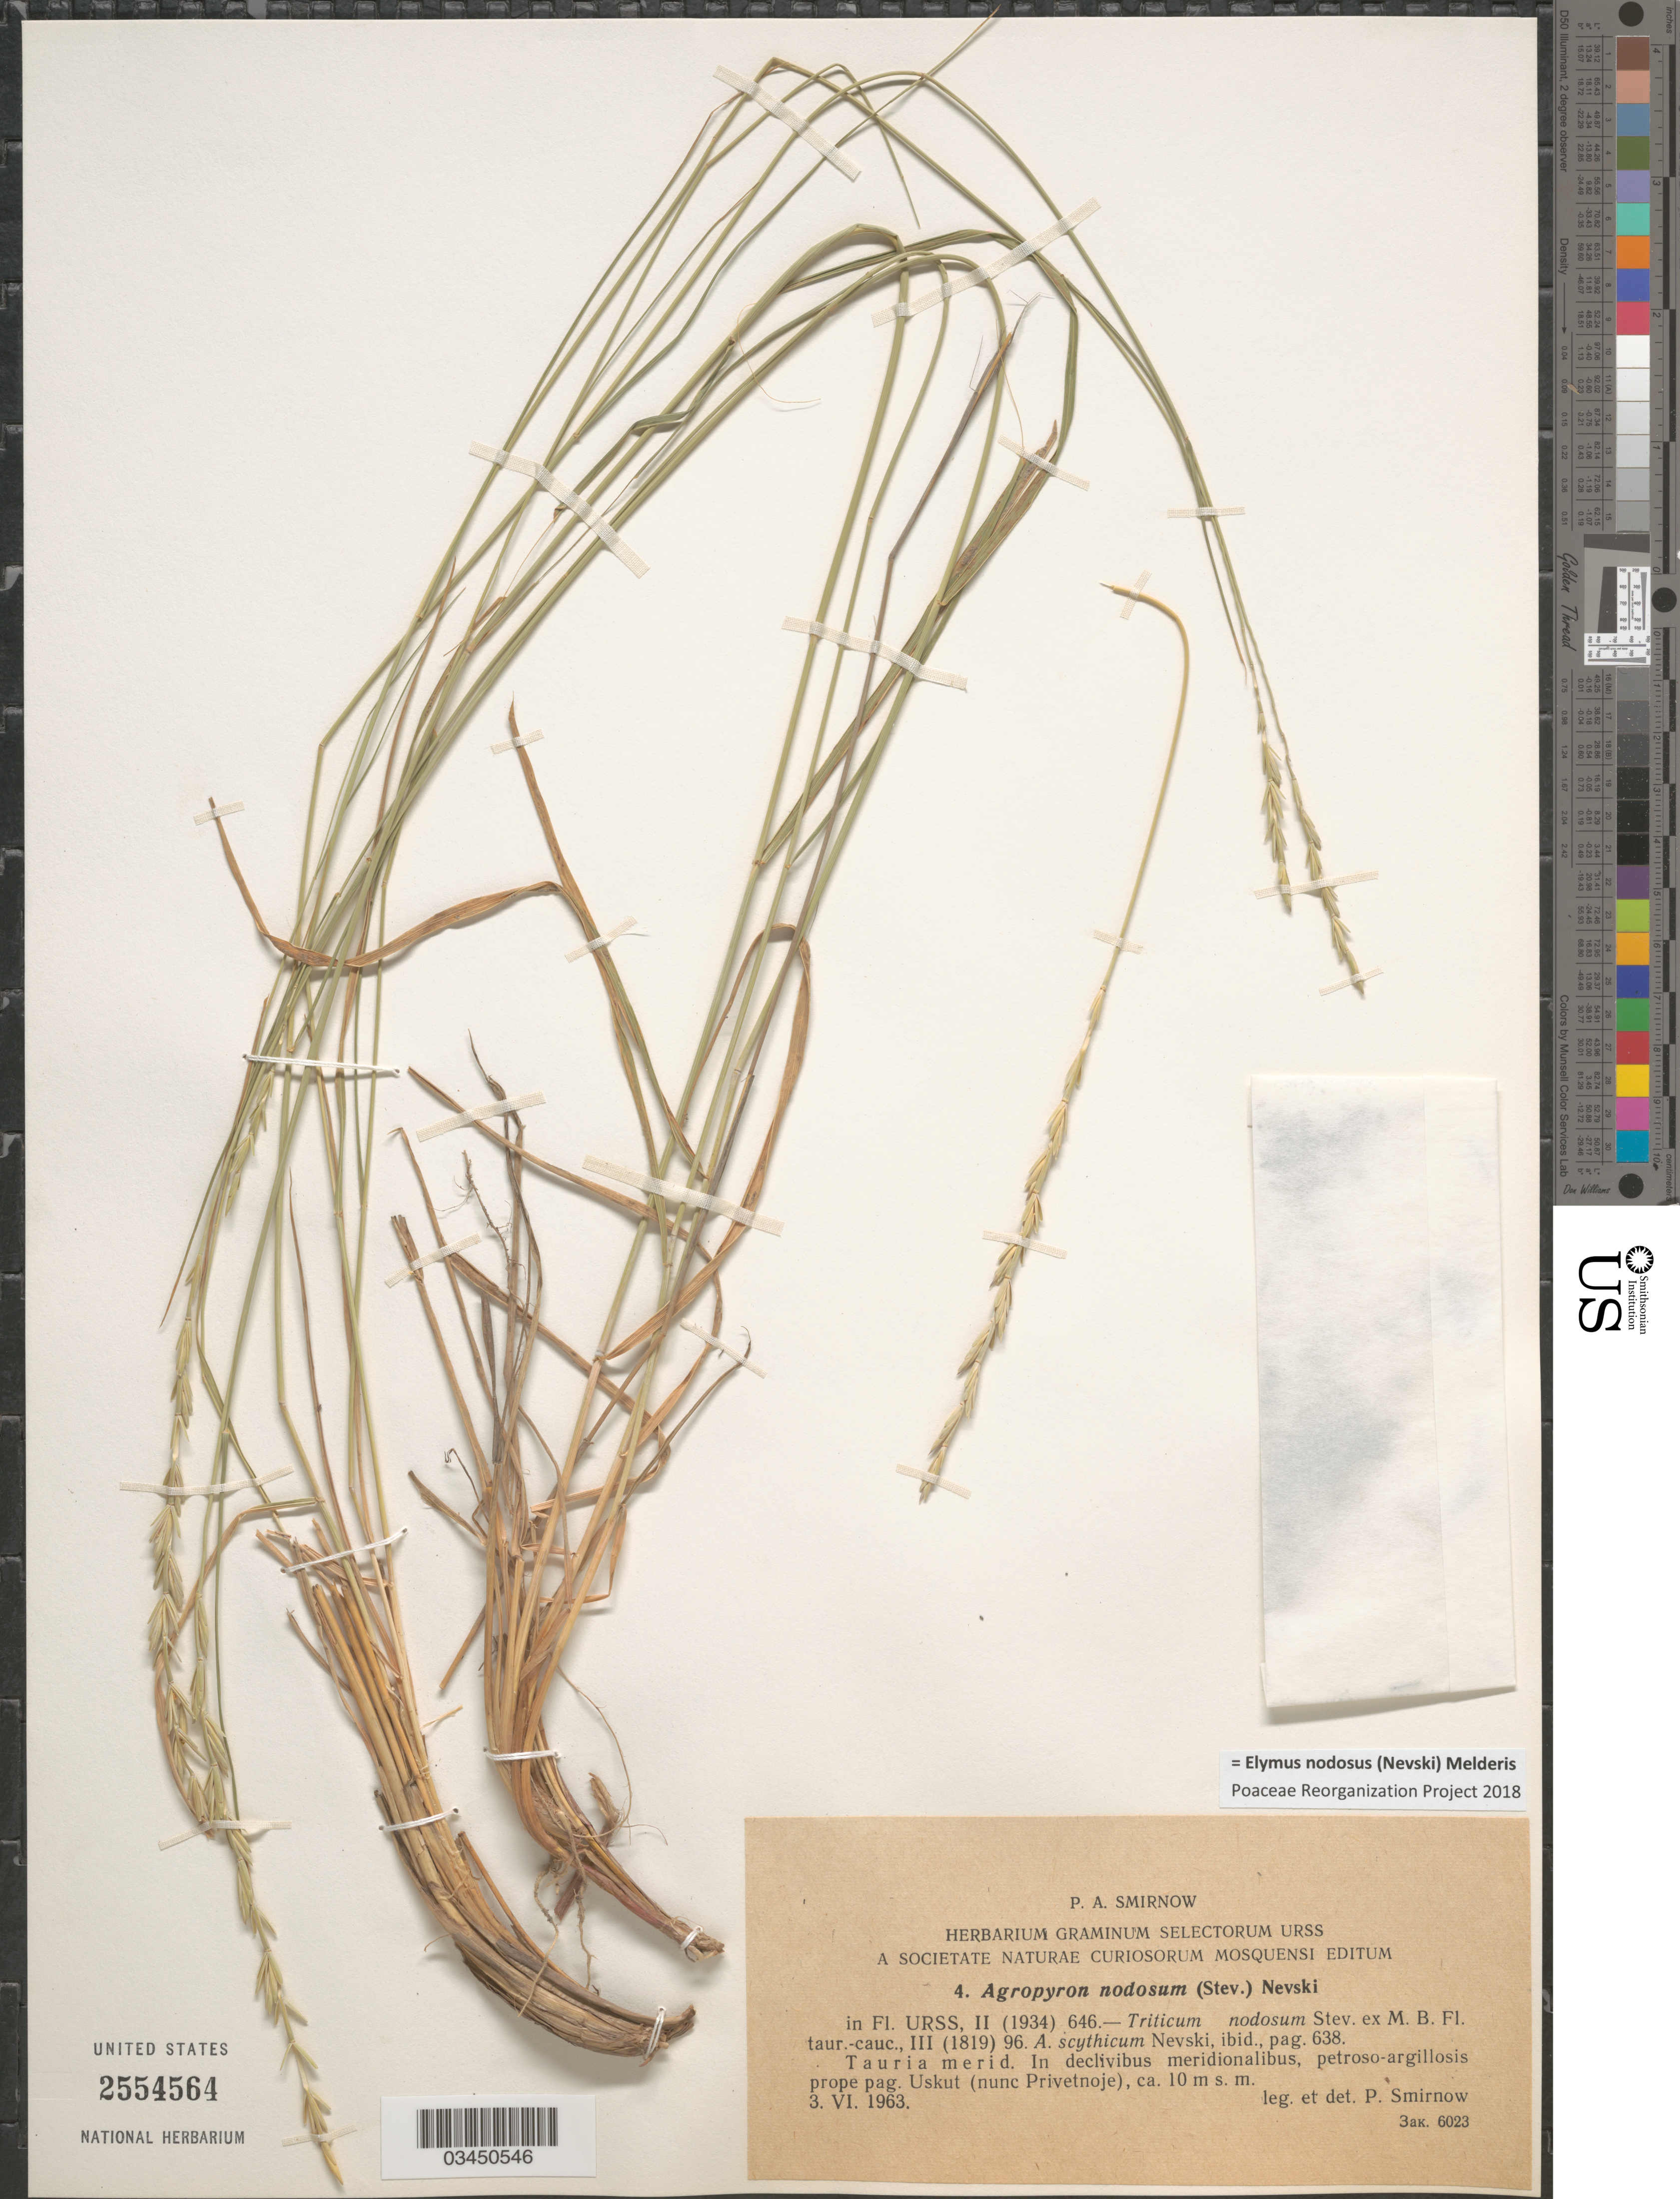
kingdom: Plantae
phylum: Tracheophyta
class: Liliopsida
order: Poales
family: Poaceae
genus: Elymus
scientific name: Elymus nodosus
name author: (Nevski) Melderis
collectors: P. Smirnow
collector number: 4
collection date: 1963-06-03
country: Ukraine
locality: Tauria merid. In declivibus meridionalibus, petroso-argillosis prope pag. Uskut (nunc Privetnoje).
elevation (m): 10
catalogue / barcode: US 2554564